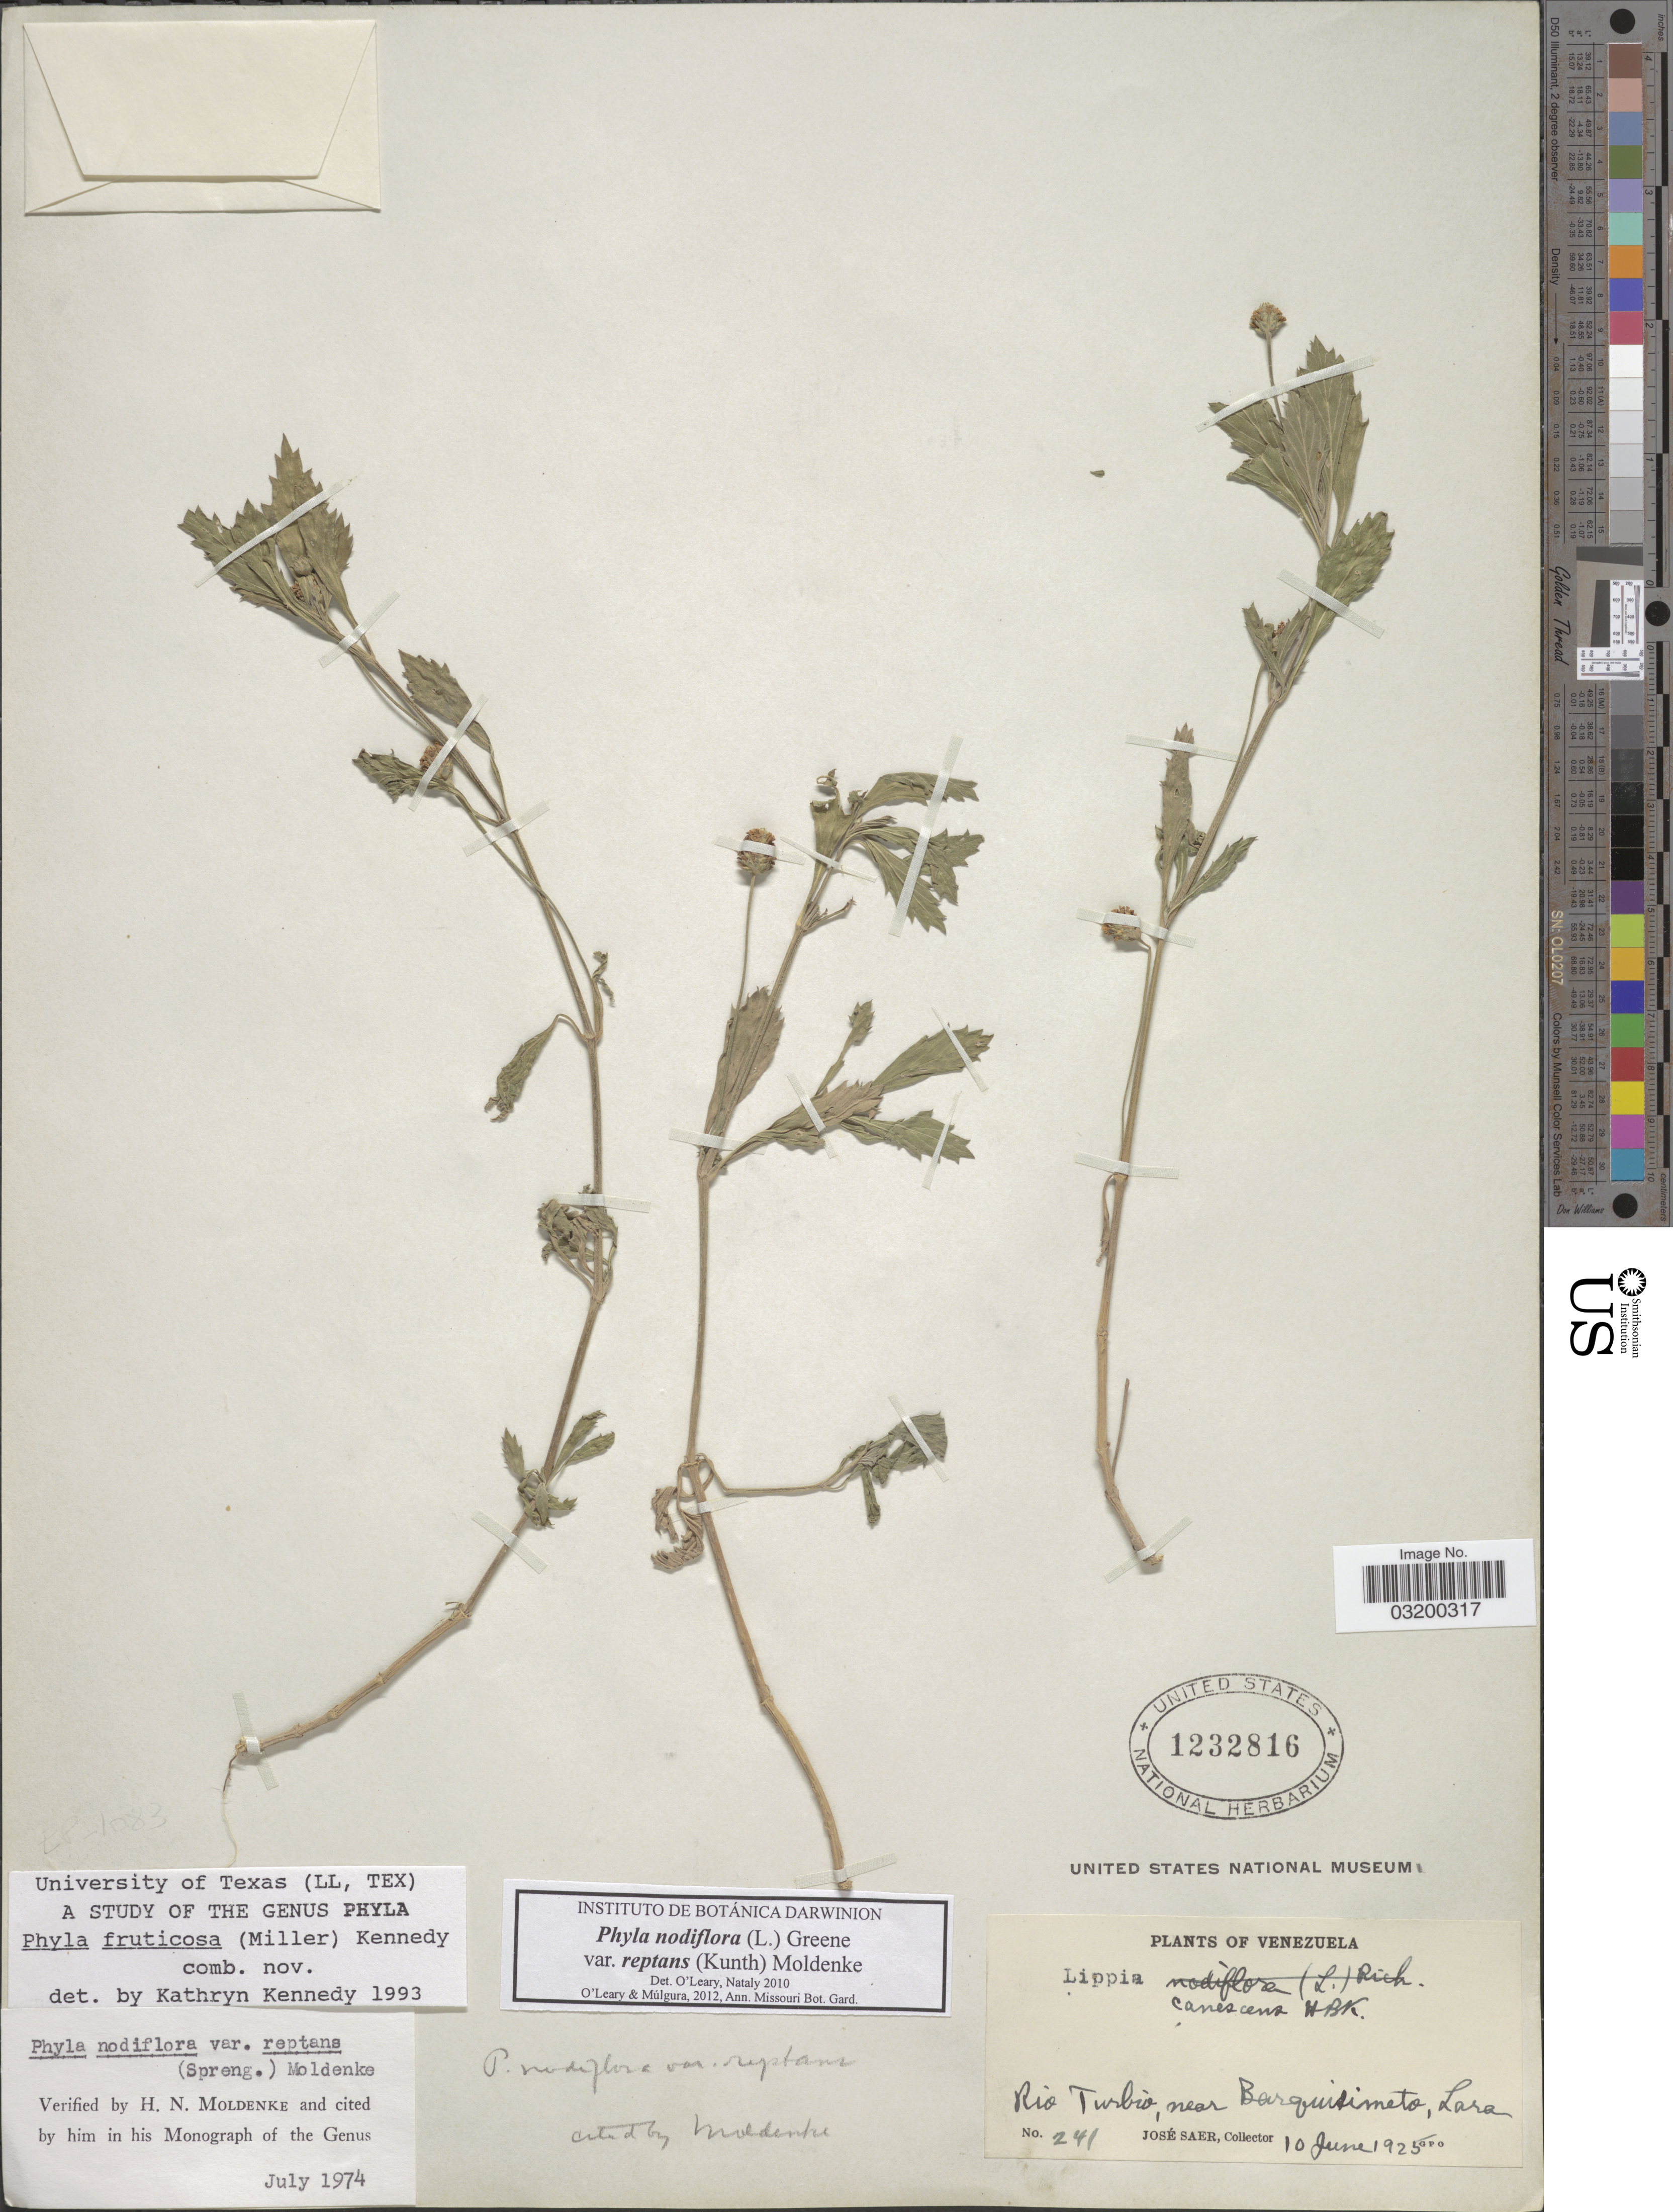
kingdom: Plantae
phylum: Tracheophyta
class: Magnoliopsida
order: Lamiales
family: Verbenaceae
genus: Phyla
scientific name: Phyla nodiflora var. reptans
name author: (Kunth) Moldenke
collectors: J. Saer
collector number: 241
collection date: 1925-06-10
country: Venezuela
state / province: Lara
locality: Rio Turbio, near Barquisimeto.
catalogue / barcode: US 1232816